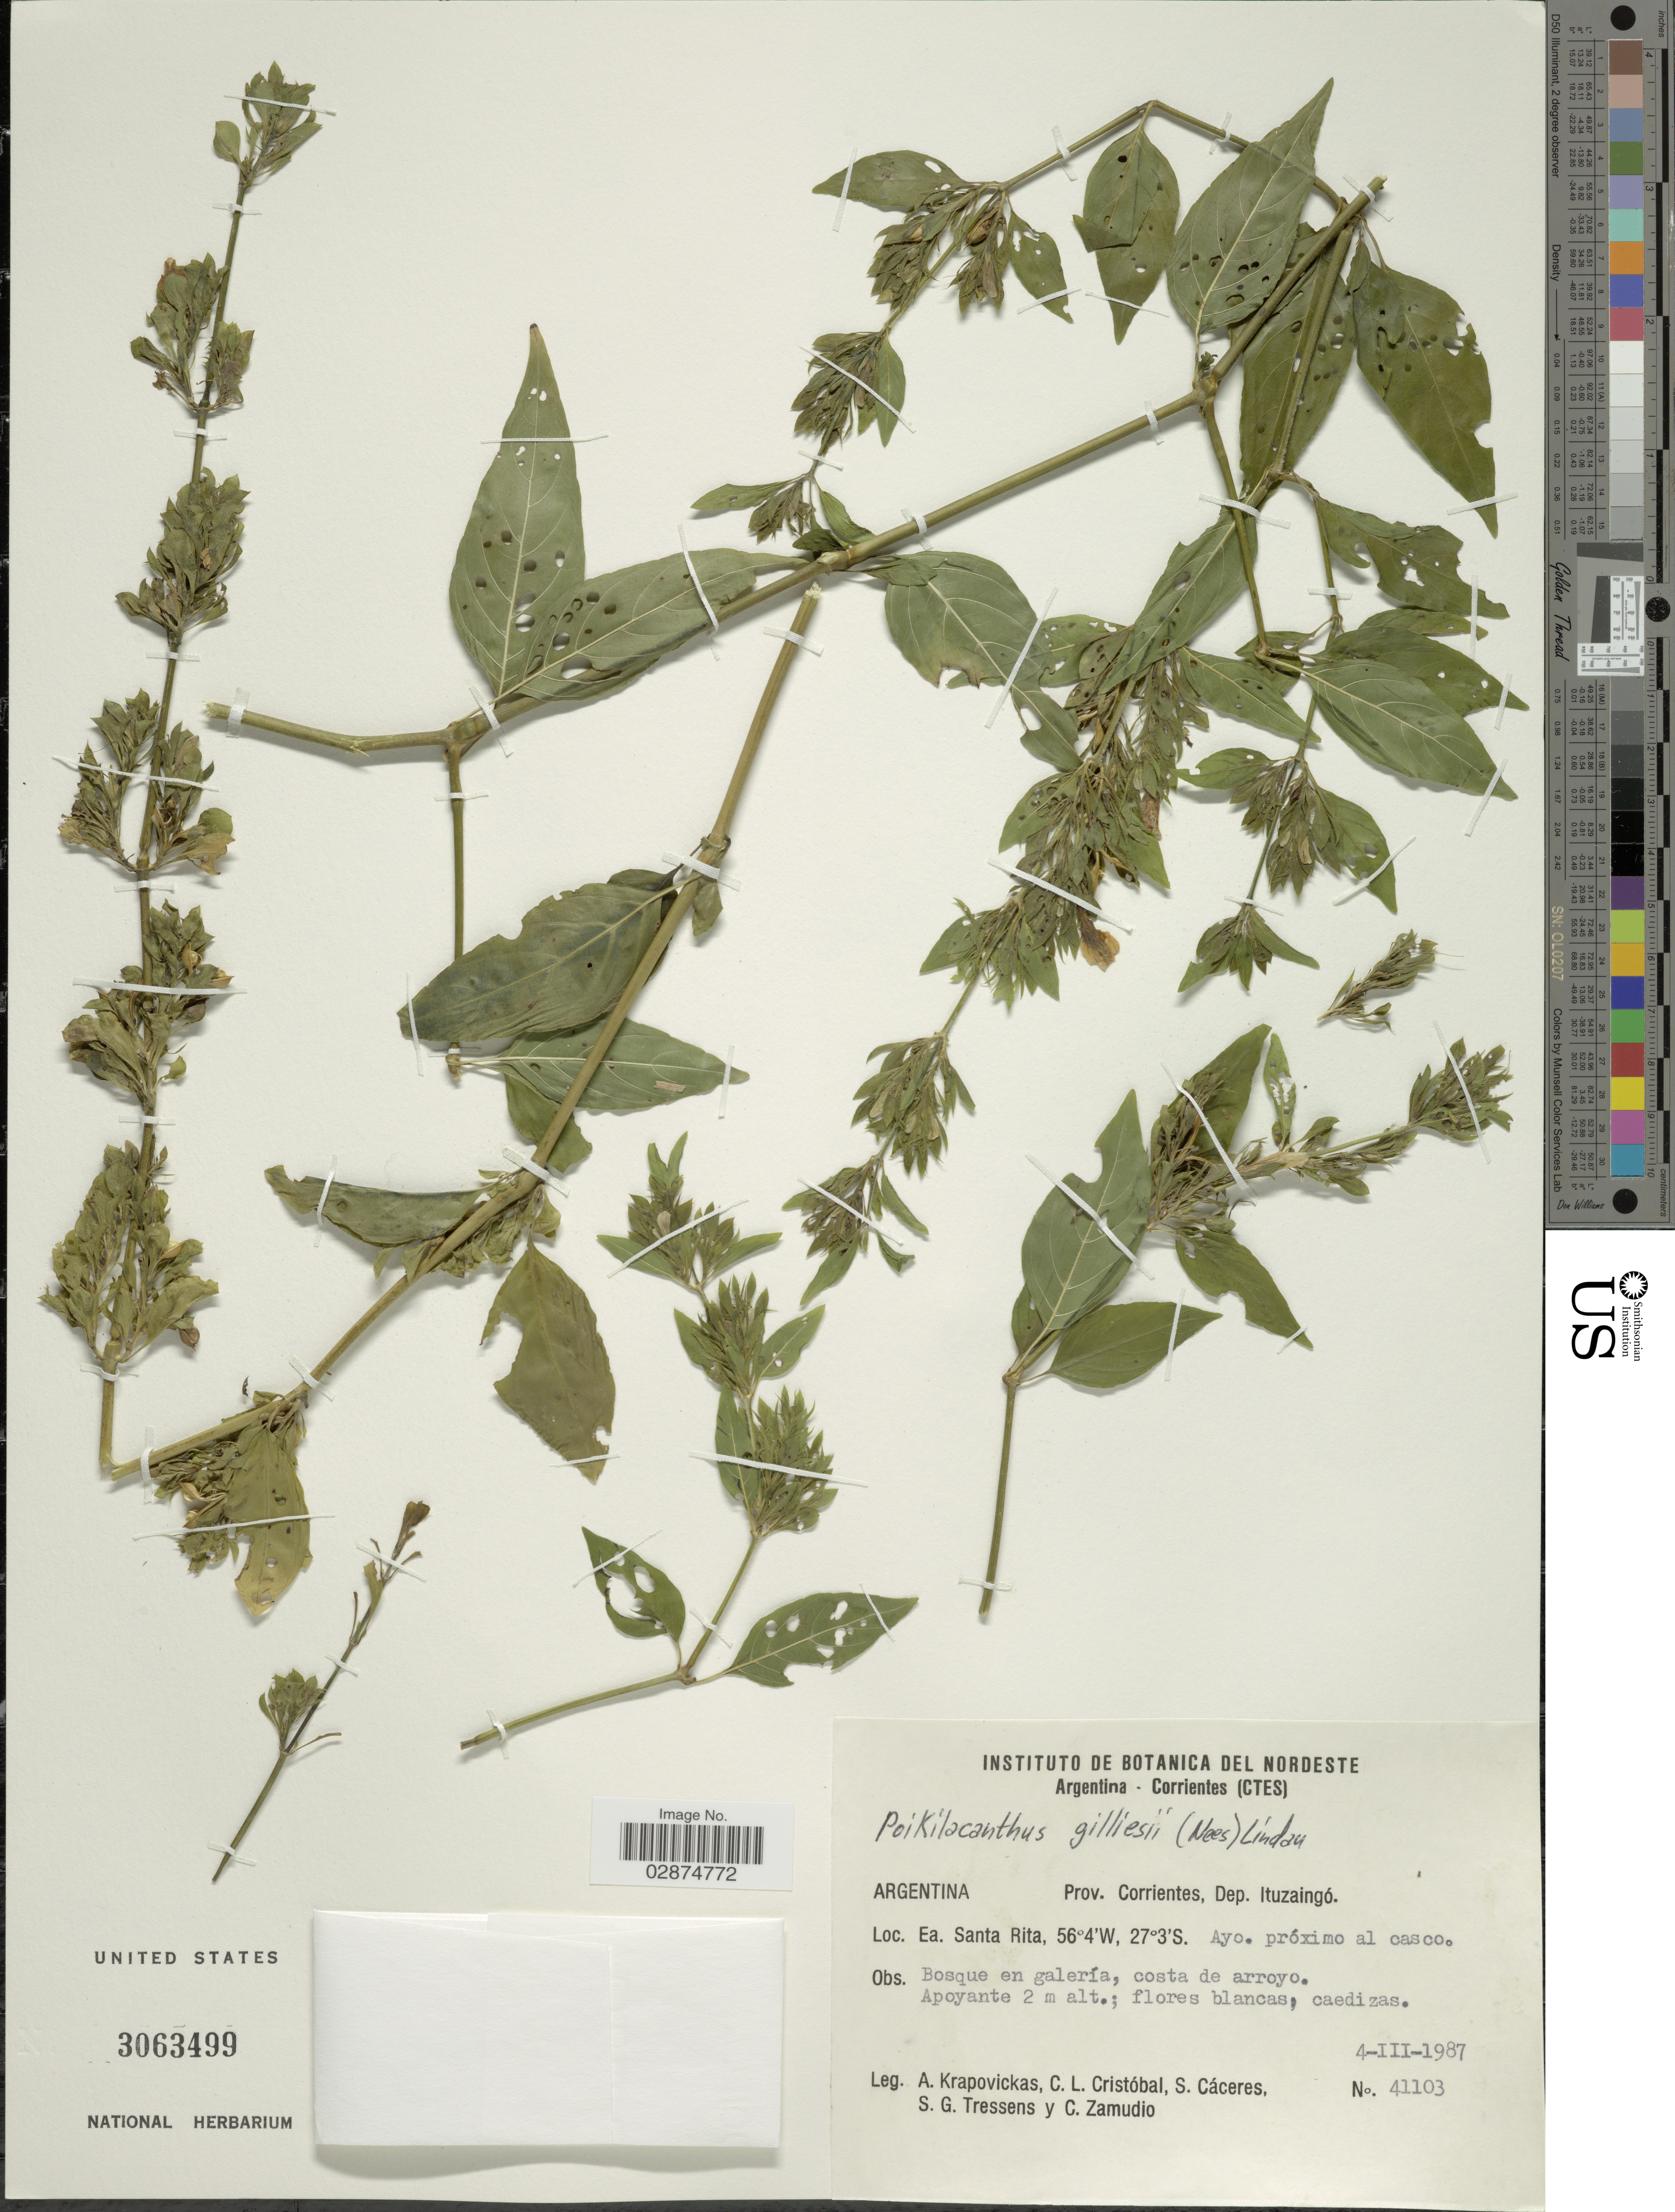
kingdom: Plantae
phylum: Tracheophyta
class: Magnoliopsida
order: Lamiales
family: Acanthaceae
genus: Poikilacanthus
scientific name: Poikilacanthus glandulosus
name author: (Nees) Ariza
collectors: A. Krapovickas, C. L. Cristóbal, S. Cáceres, S. Tressens & C. Zamudio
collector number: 41103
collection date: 1987-03-04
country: Argentina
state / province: Corrientes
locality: Dep. Ituzaingó. Ea. Santa Rita. Ayo.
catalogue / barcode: US 3063499